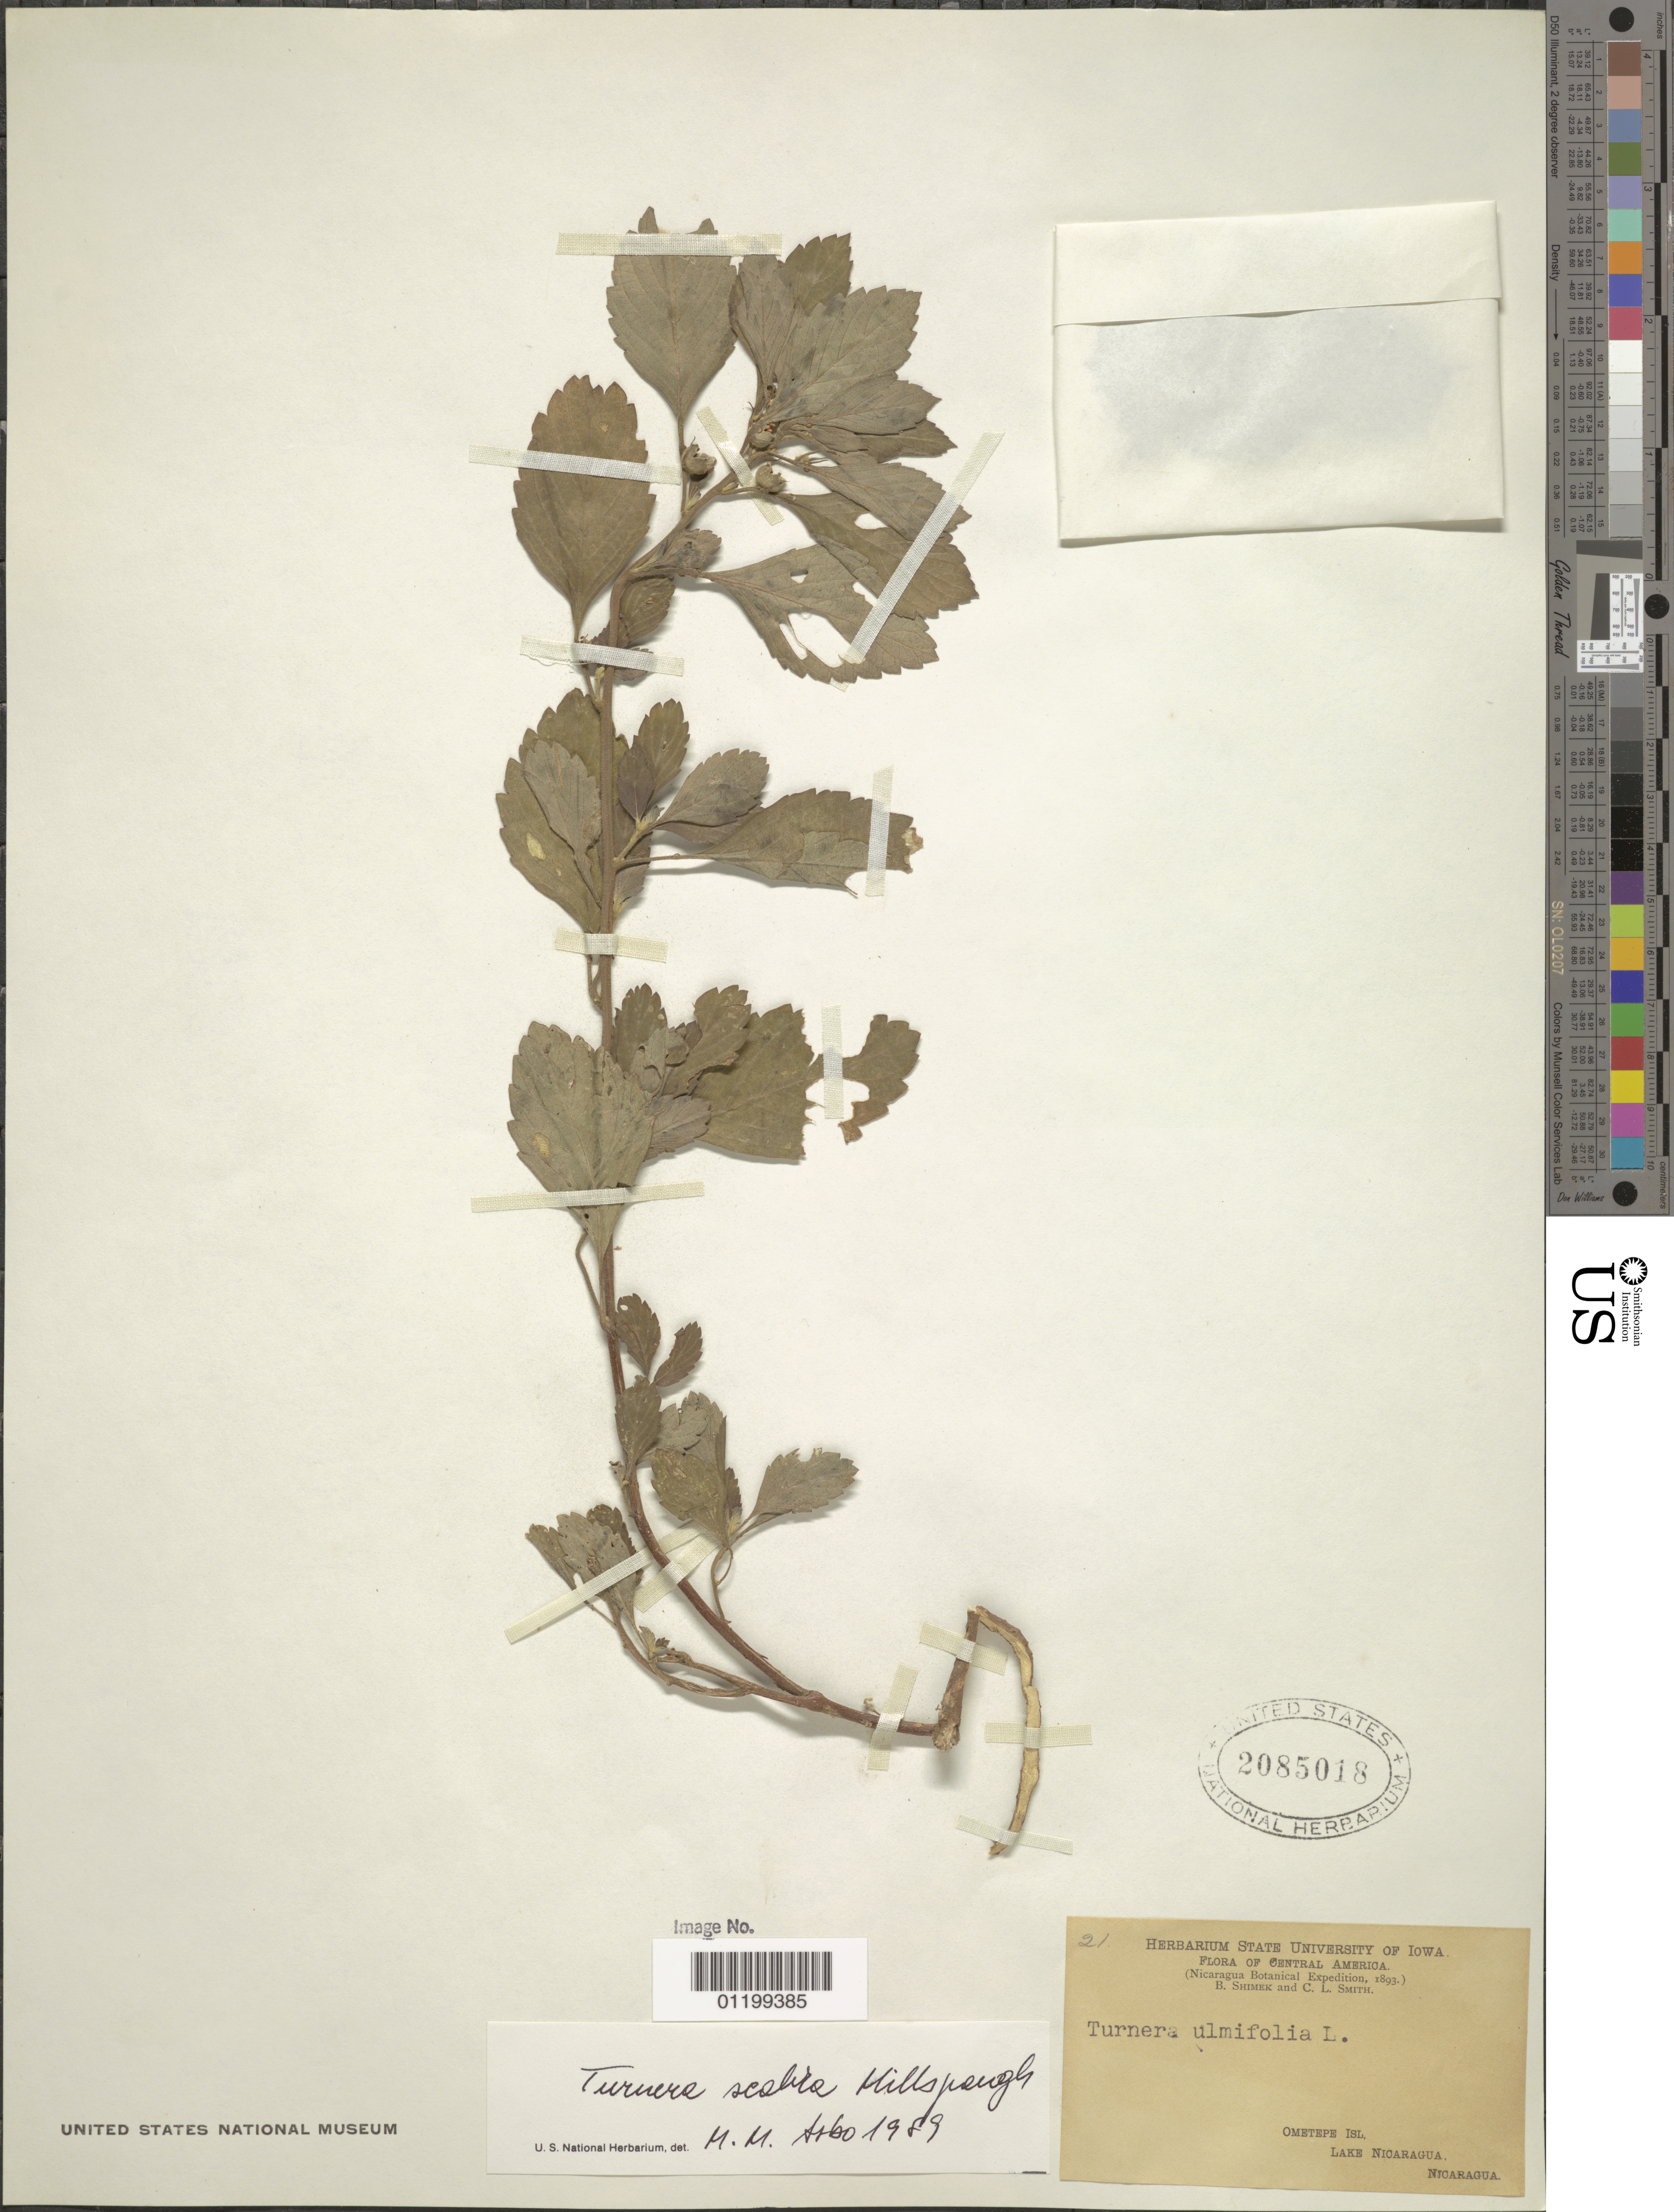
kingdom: Plantae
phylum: Tracheophyta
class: Magnoliopsida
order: Malpighiales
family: Turneraceae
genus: Turnera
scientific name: Turnera scabra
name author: Millsp.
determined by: Arbo, M. M.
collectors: B. Shimek & C. L. Smith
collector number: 21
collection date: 1893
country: Nicaragua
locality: Ometepe Isl., Lake Nicaragua.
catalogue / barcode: US 2085018